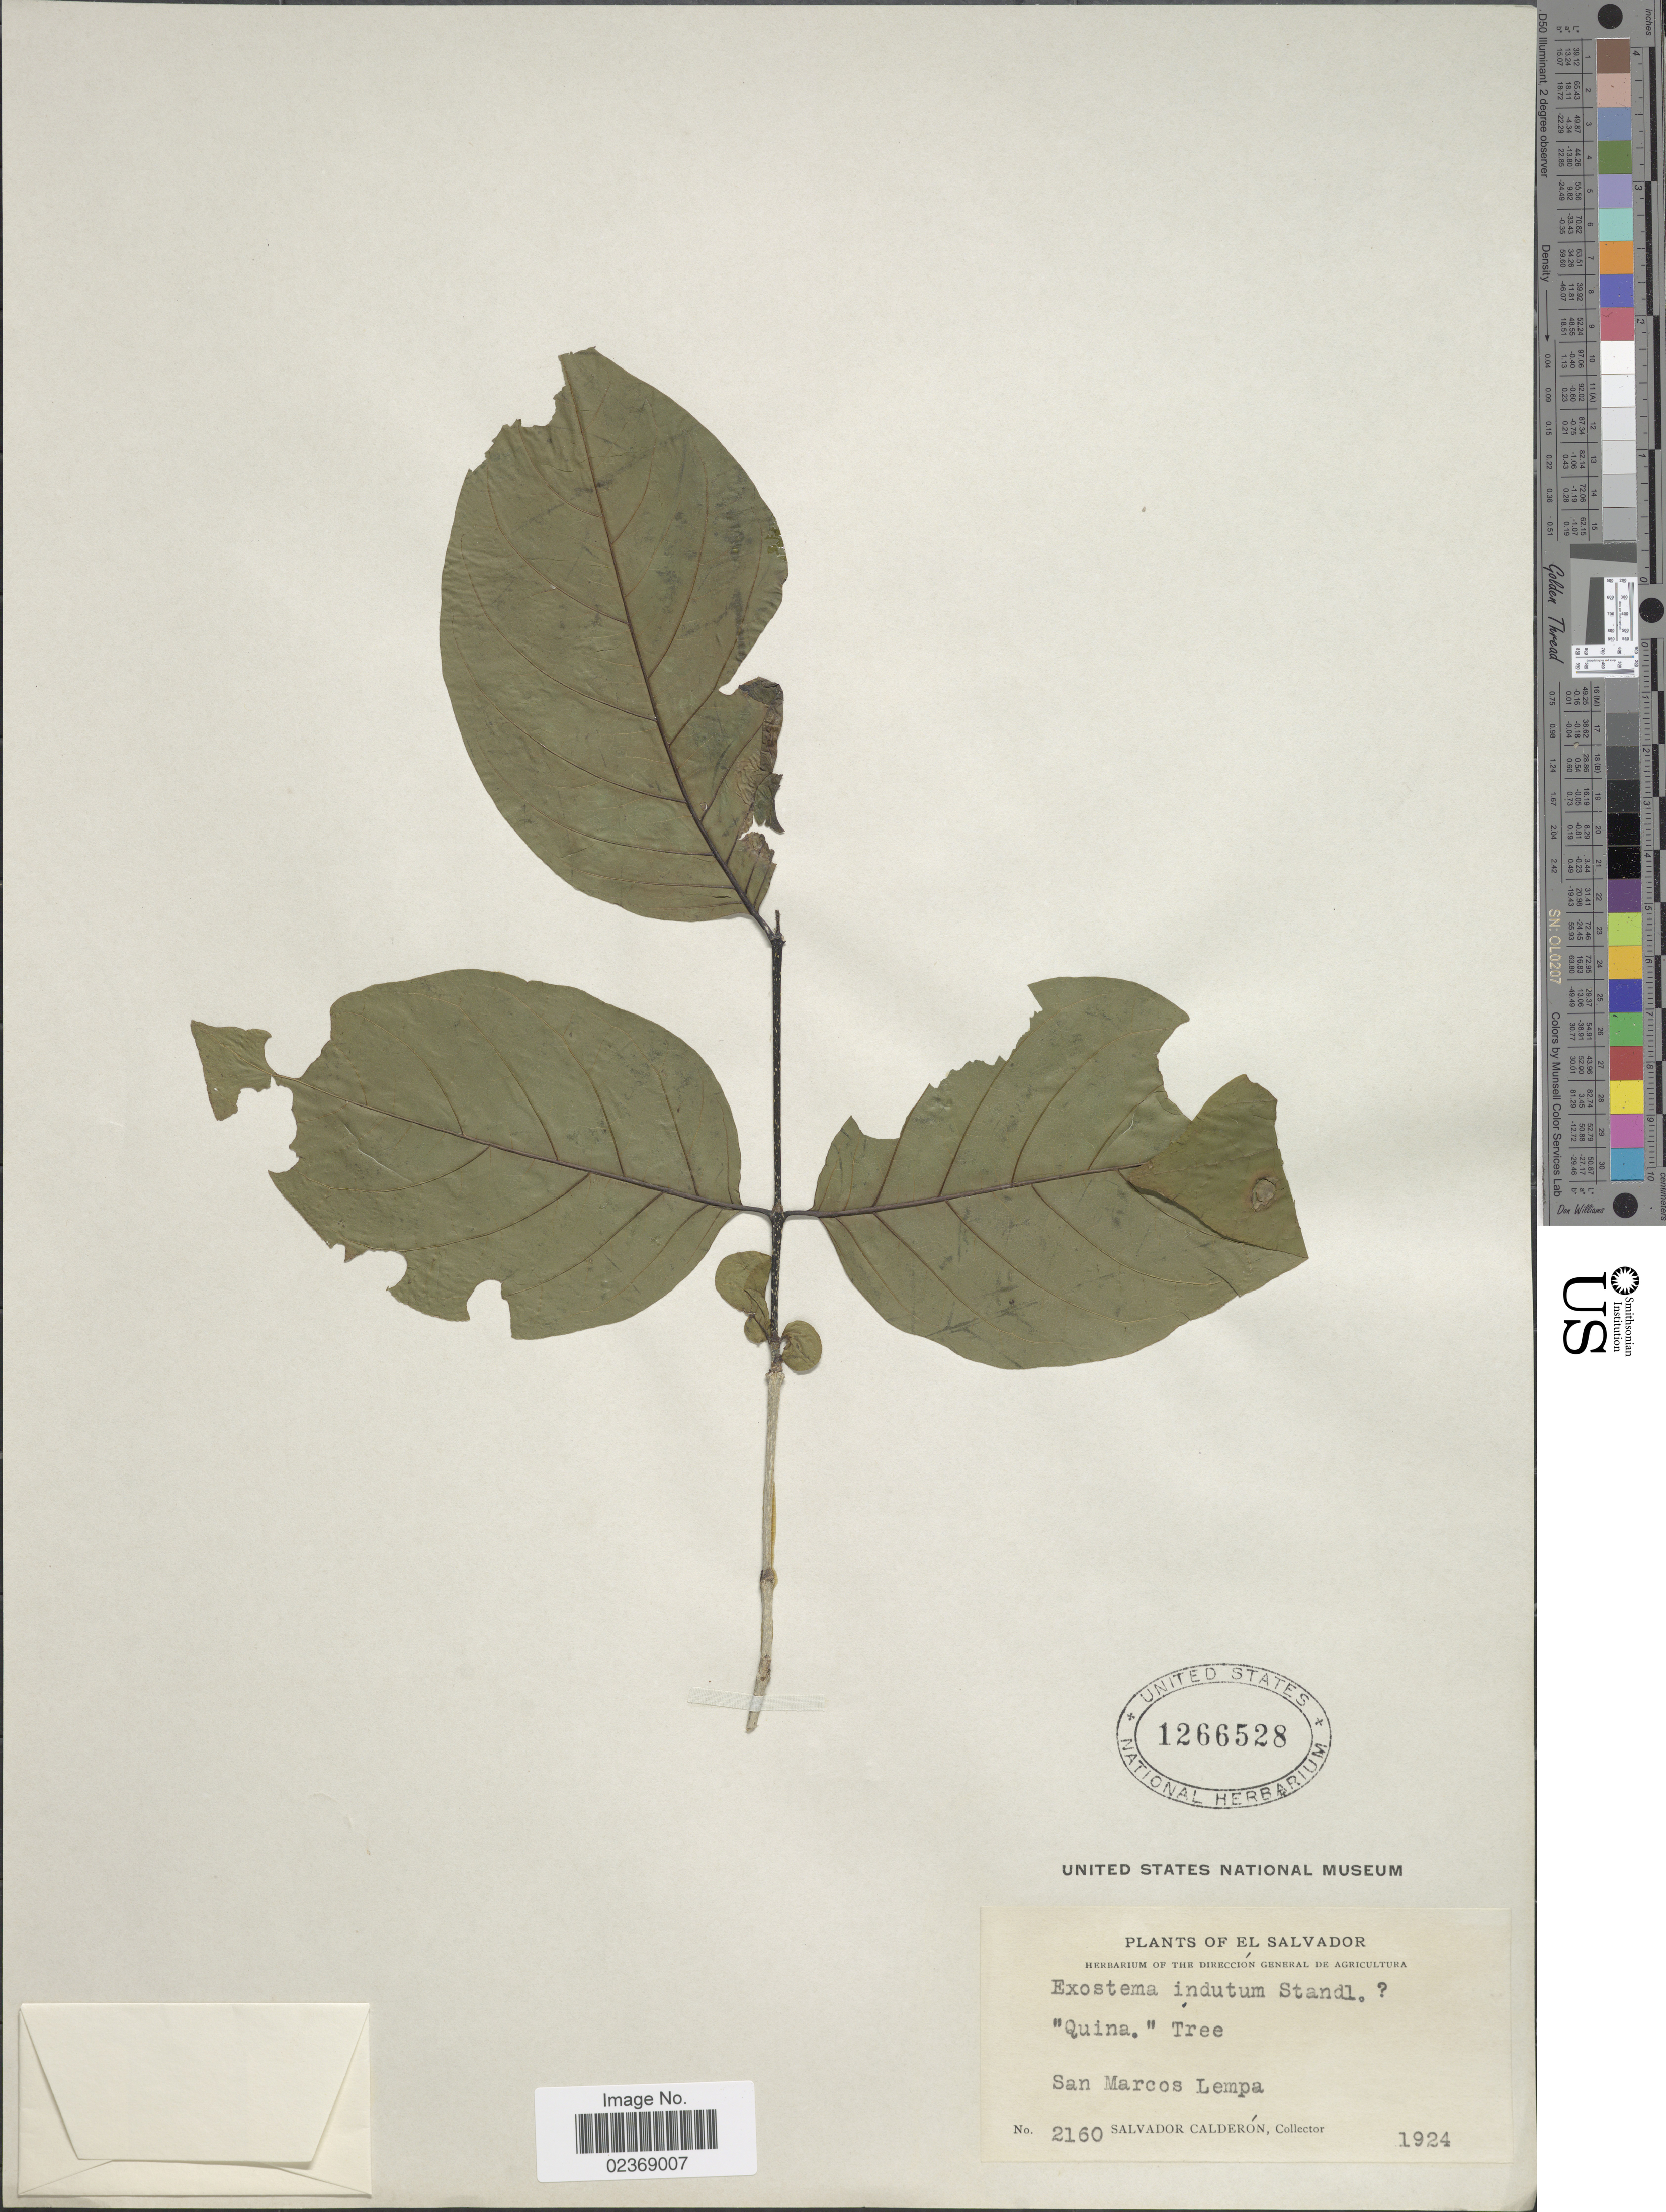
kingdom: Plantae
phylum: Tracheophyta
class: Magnoliopsida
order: Gentianales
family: Rubiaceae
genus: Exostema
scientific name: Exostema indutum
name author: Standl.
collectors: S. Calderón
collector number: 2160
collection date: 1924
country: El Salvador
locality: San Marcos Lempa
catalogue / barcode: US 1266528